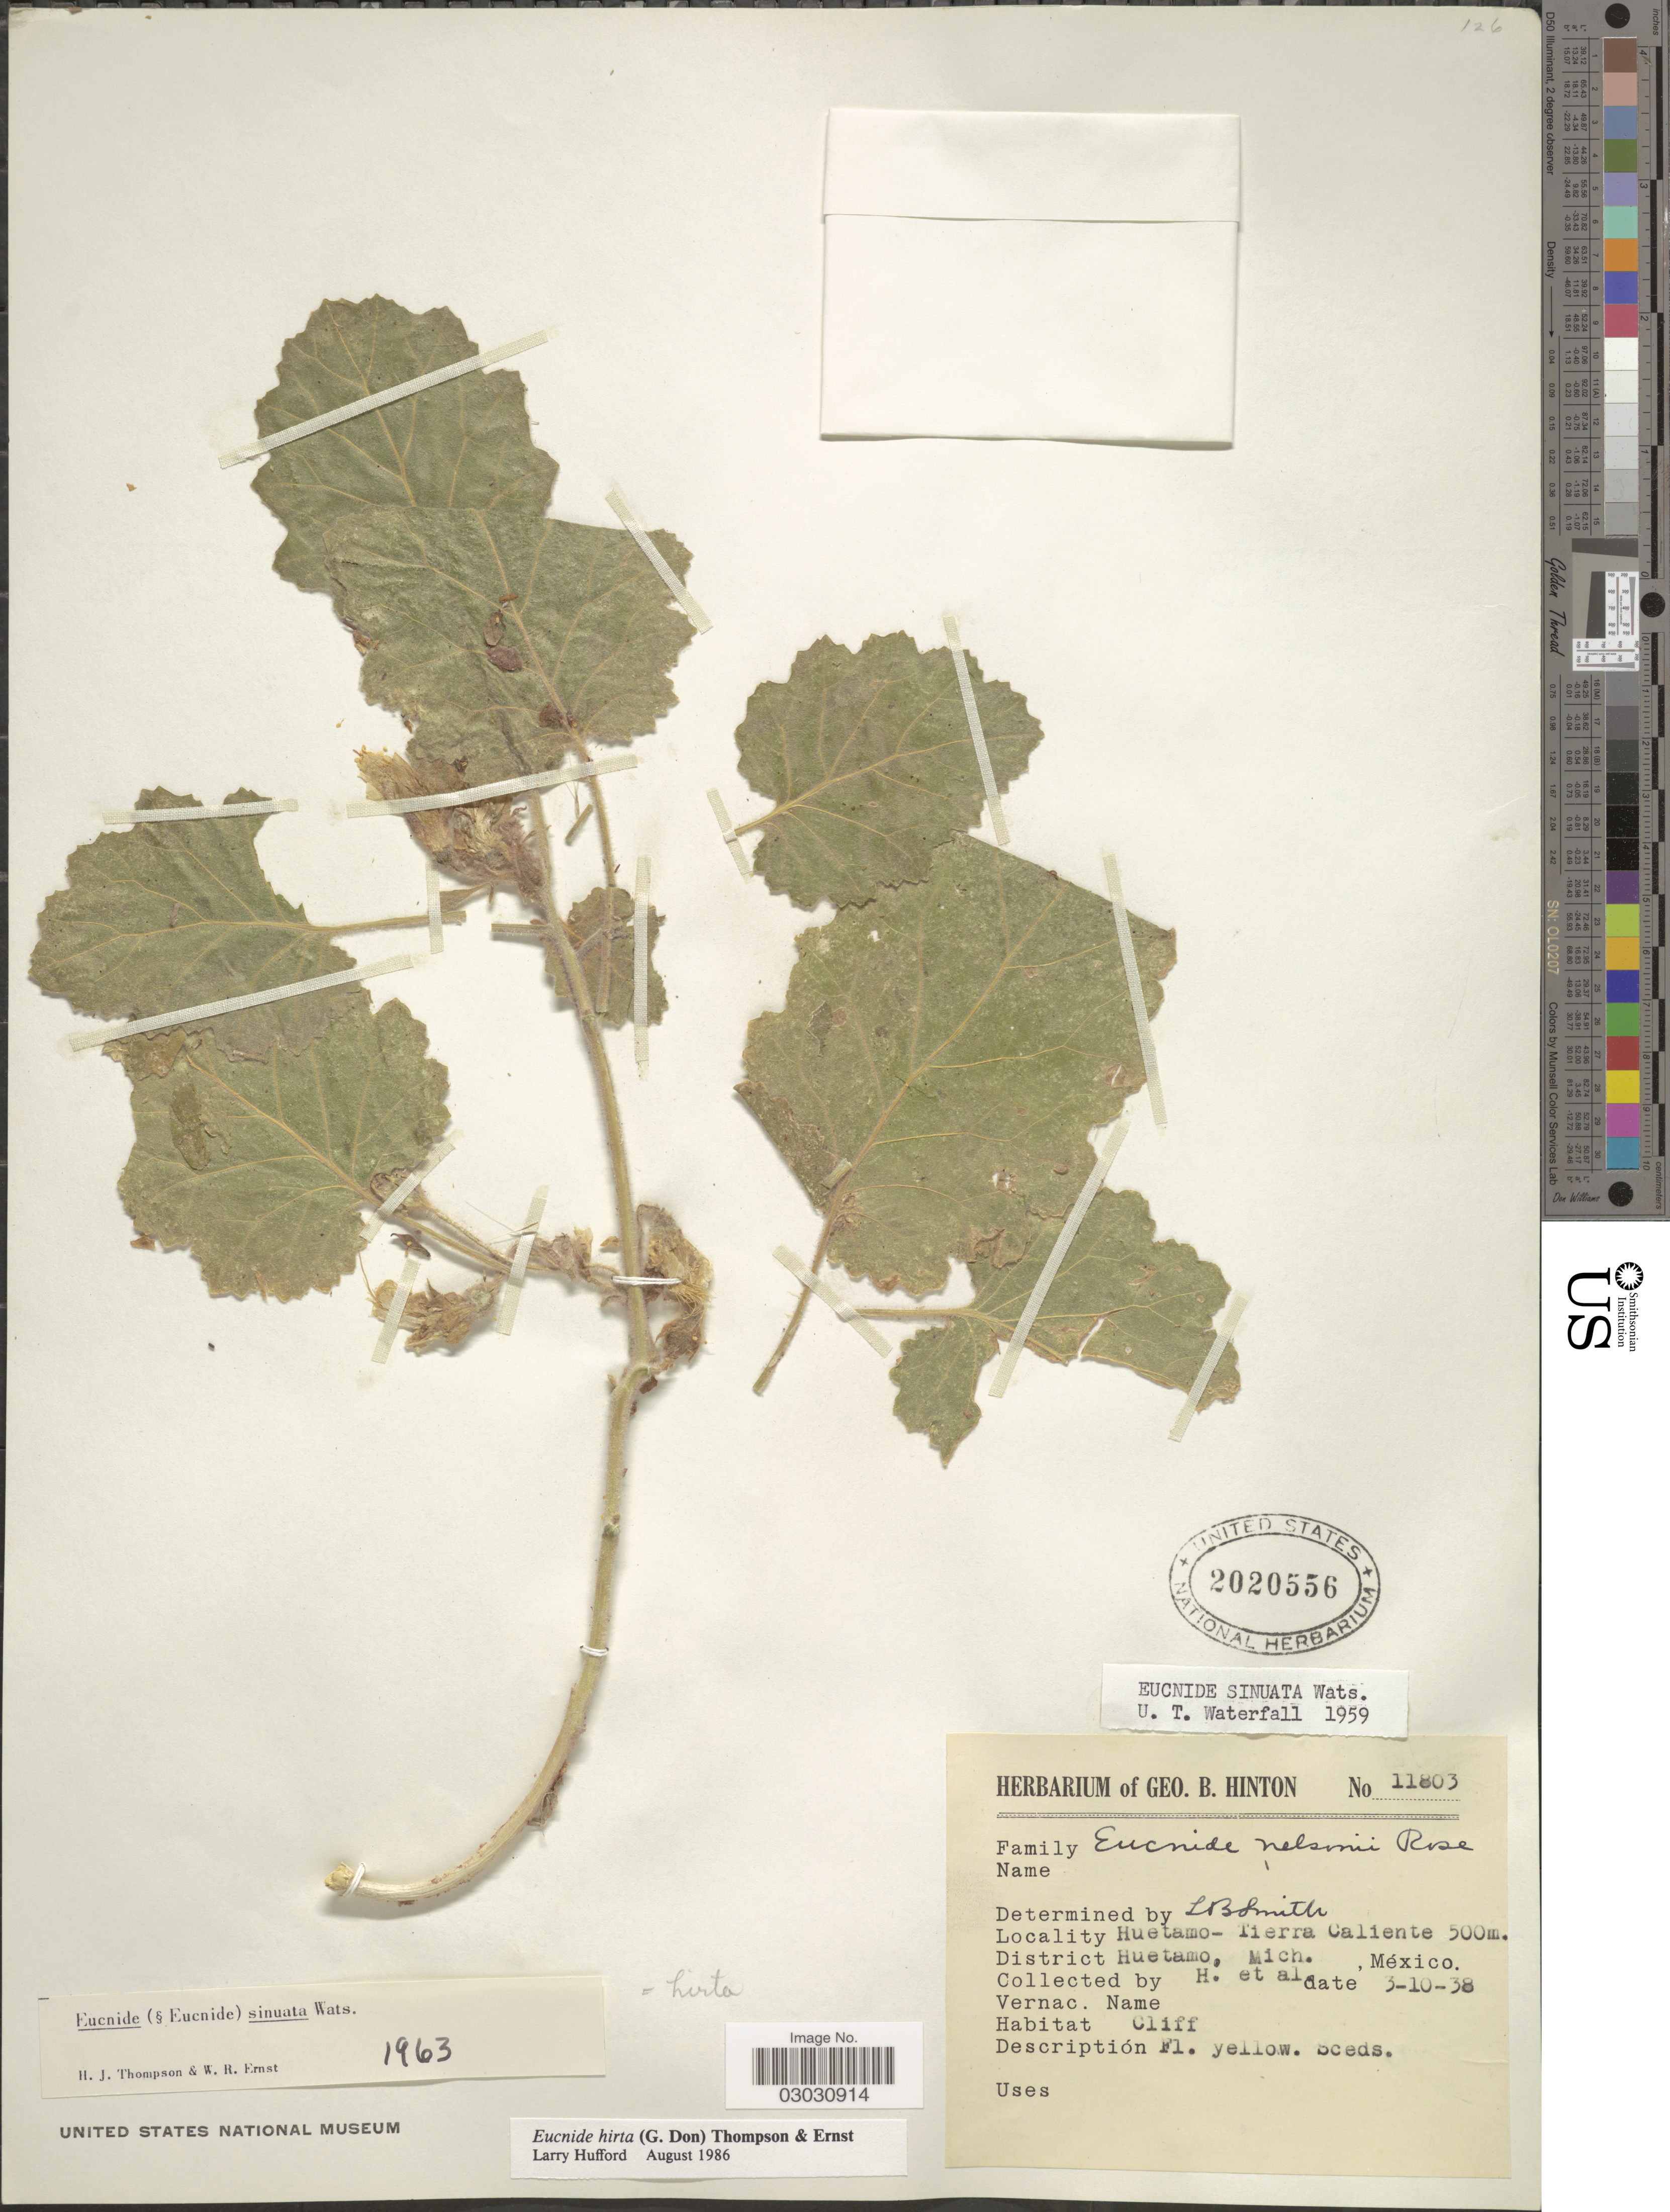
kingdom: Plantae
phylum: Tracheophyta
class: Magnoliopsida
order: Cornales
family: Loasaceae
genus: Eucnide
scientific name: Eucnide hirta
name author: (G. Don) H.J. Thomps. & W.R. Ernst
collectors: G. B. Hinton & et al.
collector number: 11803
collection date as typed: Transcribed d/m/y: 3/10/38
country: Mexico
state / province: Michoacán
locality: Huetamo - Tierra Caliente. District Huetamo.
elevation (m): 500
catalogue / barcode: US 2020556